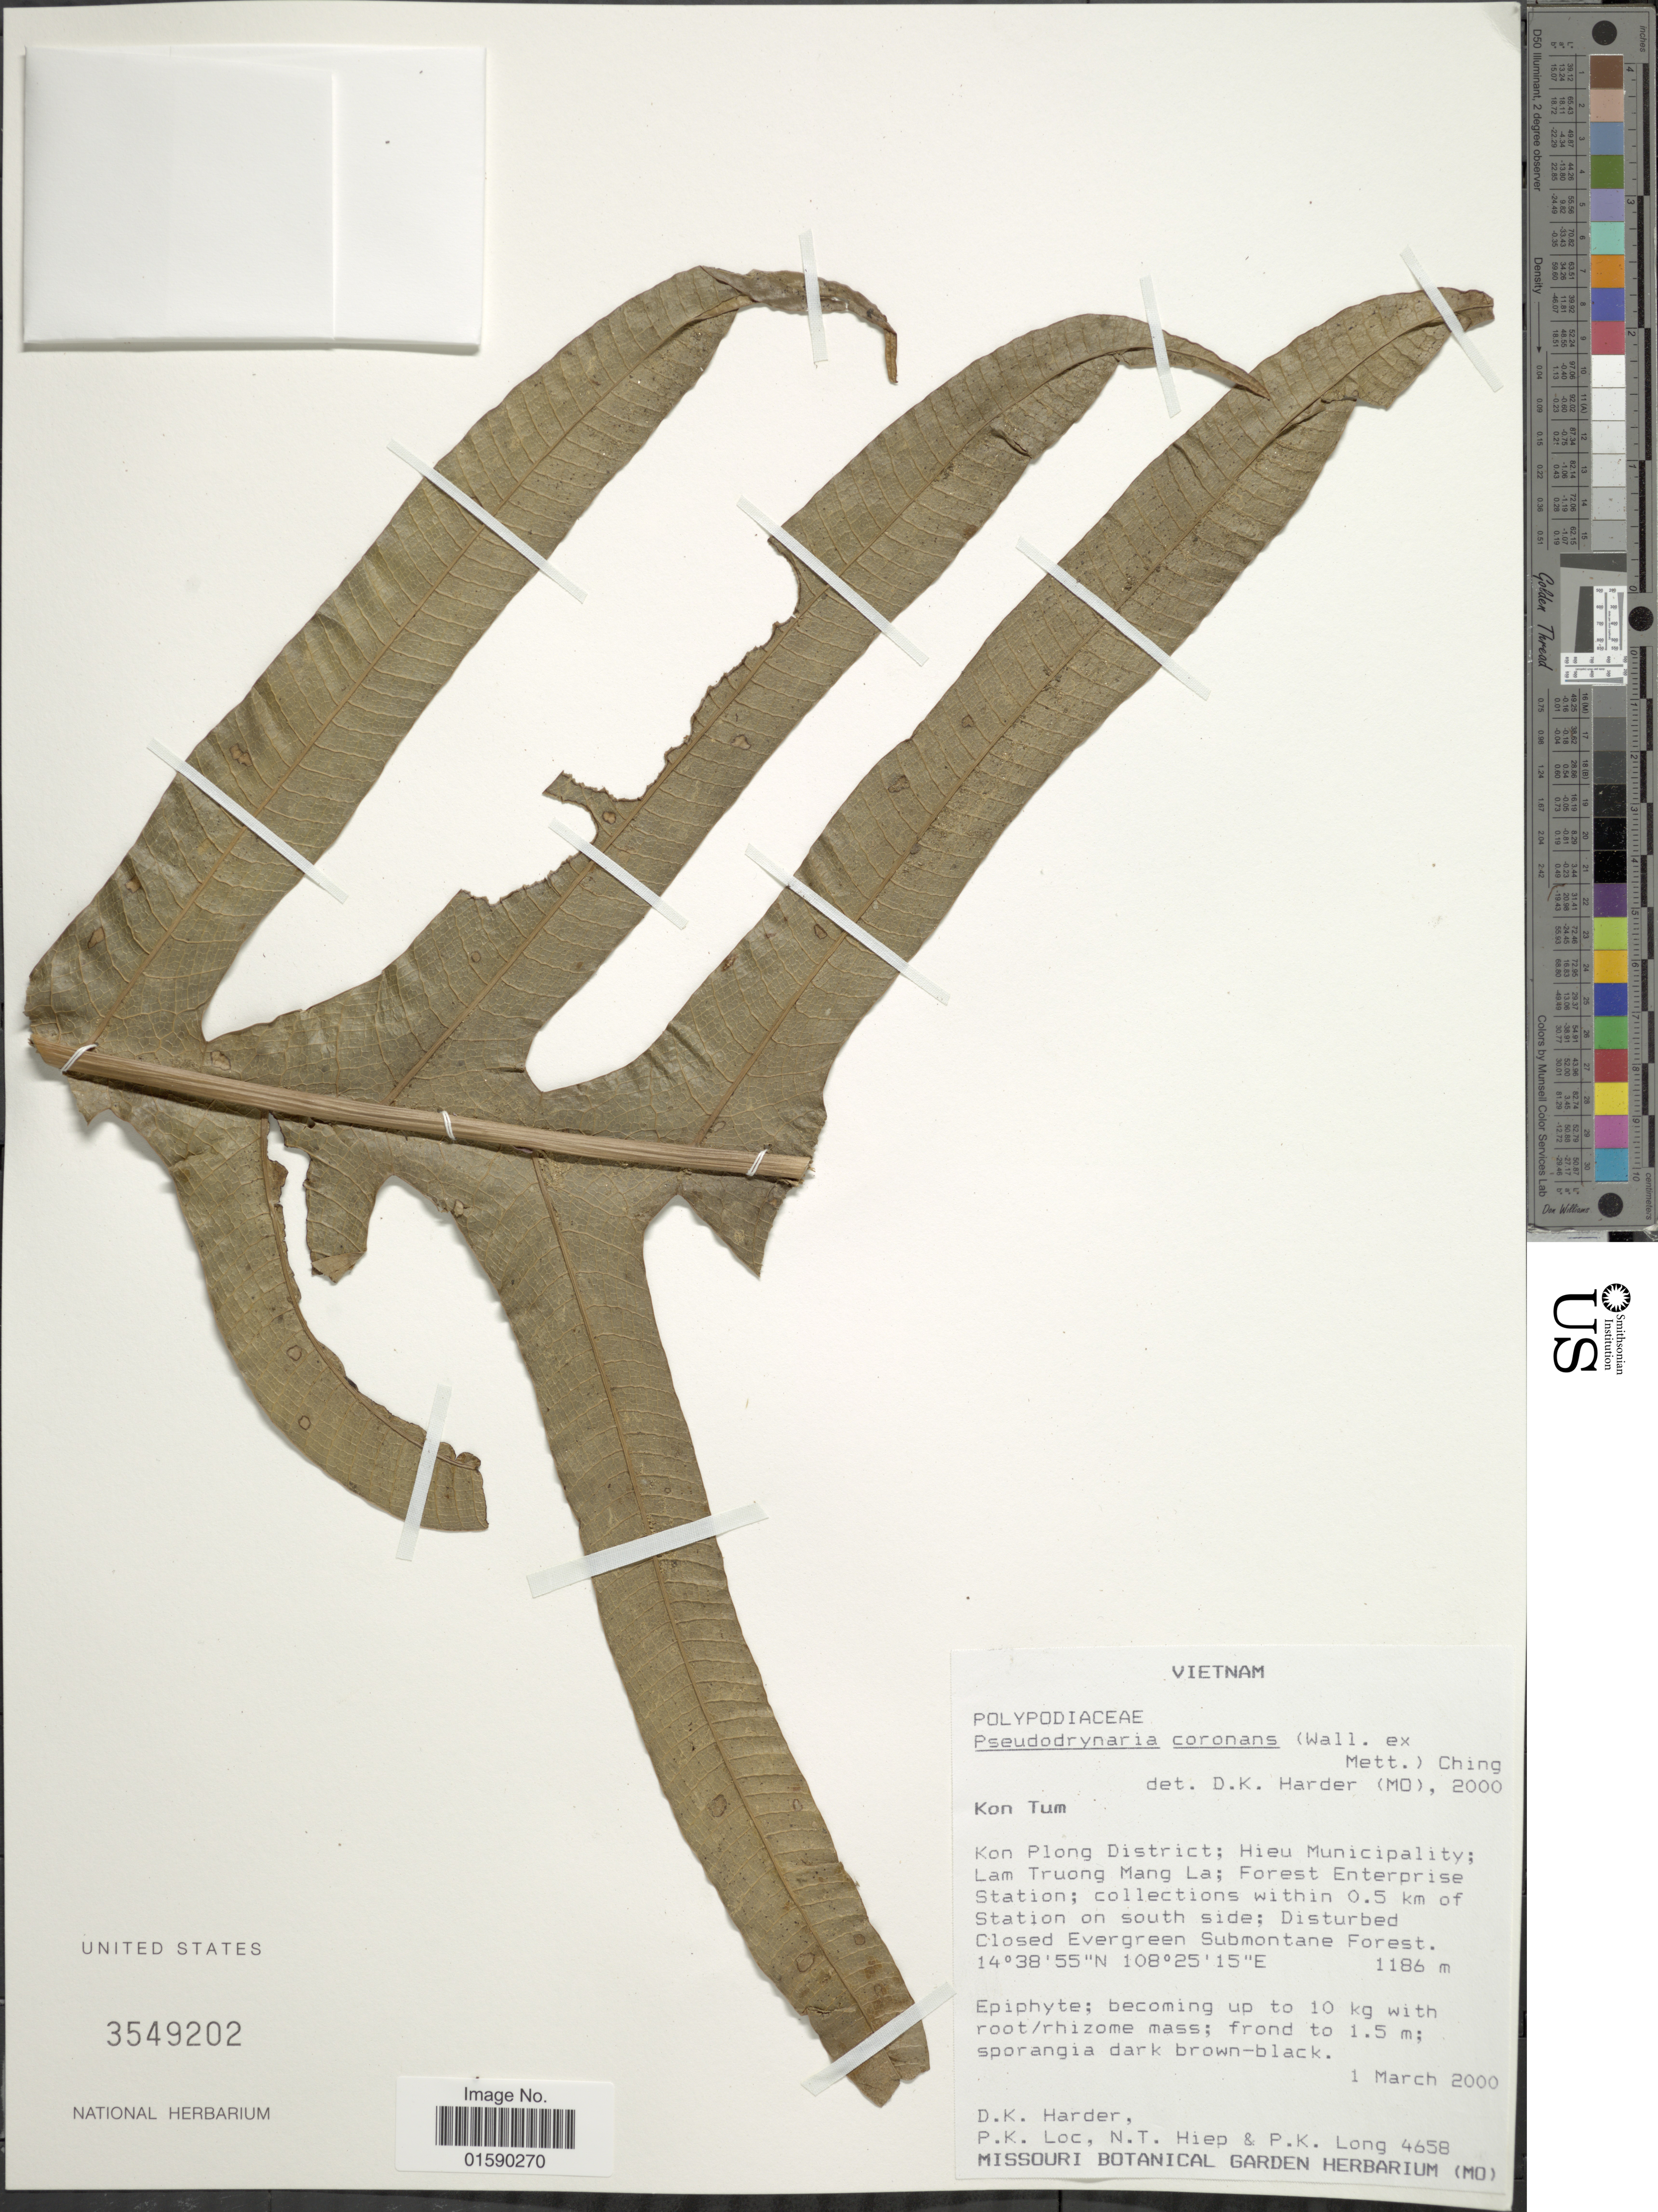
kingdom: Plantae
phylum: Tracheophyta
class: Polypodiopsida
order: Polypodiales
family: Polypodiaceae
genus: Aglaomorpha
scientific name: Aglaomorpha coronans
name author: (Wall. ex Mett.) Copel.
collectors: D. Harder, P. K. Lôc, N. T. Hiep & P. Long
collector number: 4658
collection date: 2000-03-01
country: Vietnam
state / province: Kon Tum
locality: Vietnam, Kon Plong District; Hieu Municipality; Lam Truong Mang La; Forest Enterprise Station.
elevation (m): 1186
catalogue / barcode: US 3549202